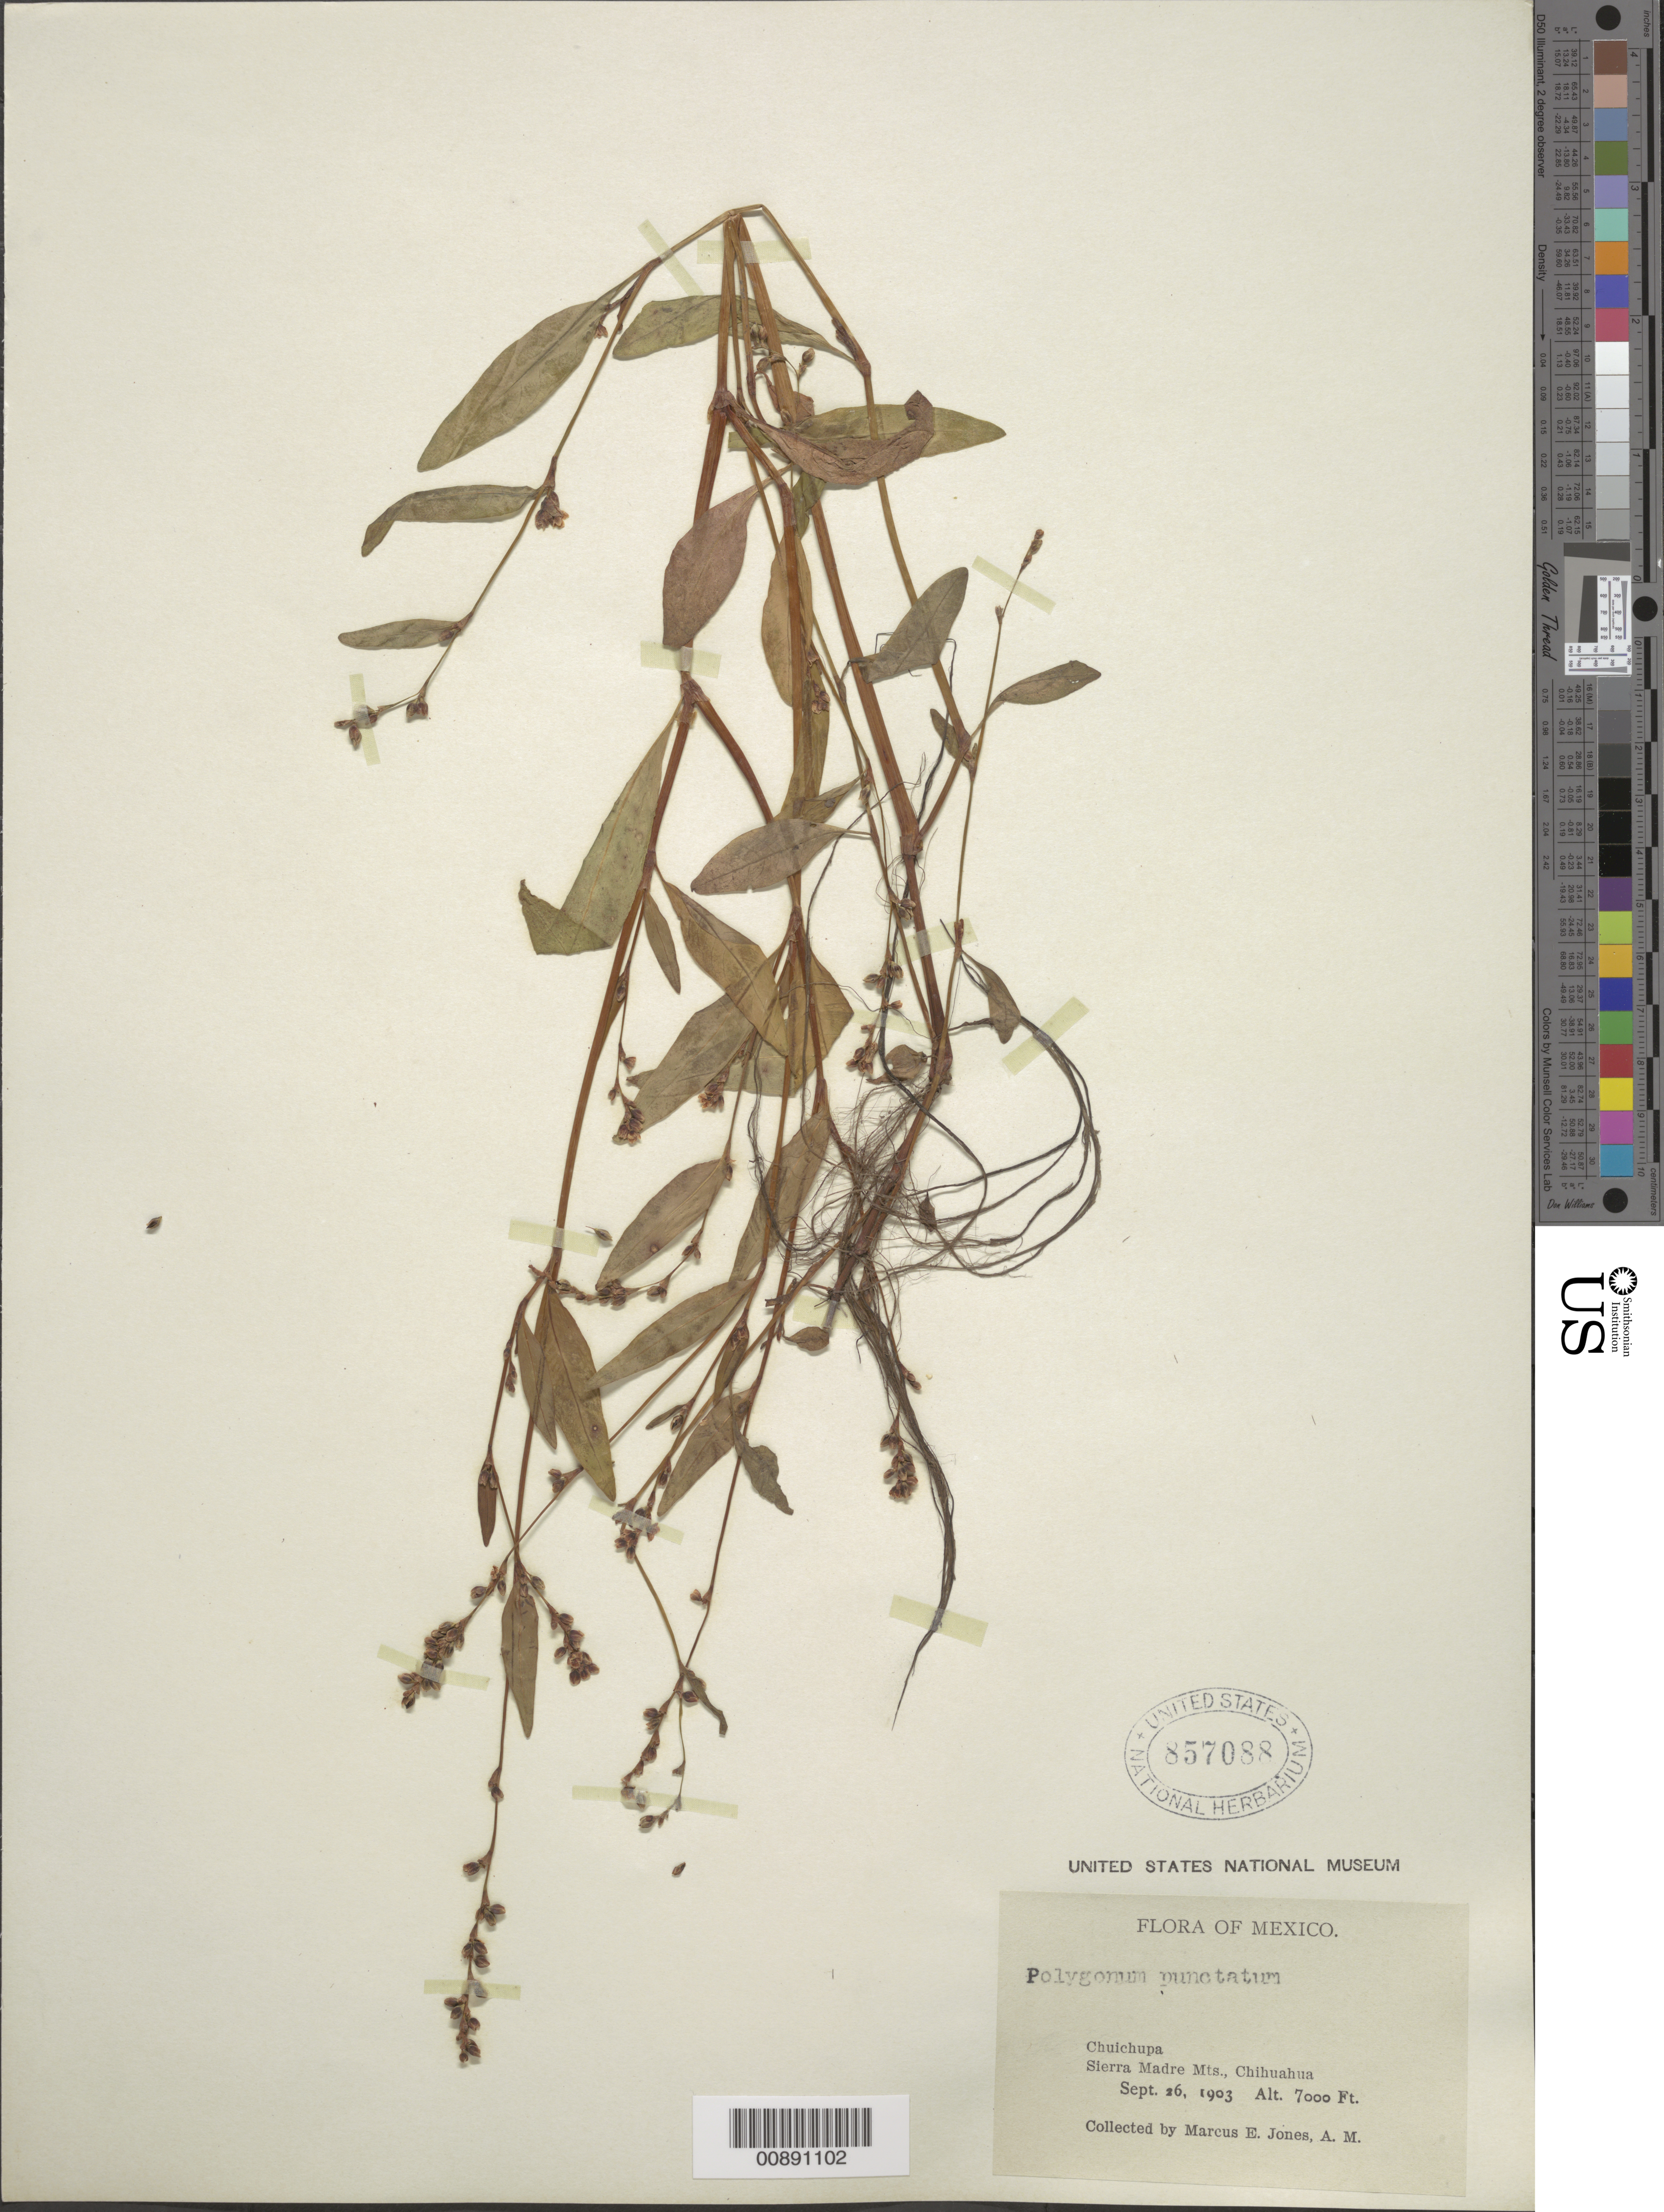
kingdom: Plantae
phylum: Tracheophyta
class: Magnoliopsida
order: Caryophyllales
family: Polygonaceae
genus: Polygonum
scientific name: Polygonum punctatum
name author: Elliott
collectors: M. E. Jones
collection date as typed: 26 Sep 1903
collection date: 1903-09-26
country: Mexico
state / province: Chihuahua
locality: Chuichupa. Sierra Madre Mts., Chihuahua.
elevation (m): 2134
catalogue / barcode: US 857088